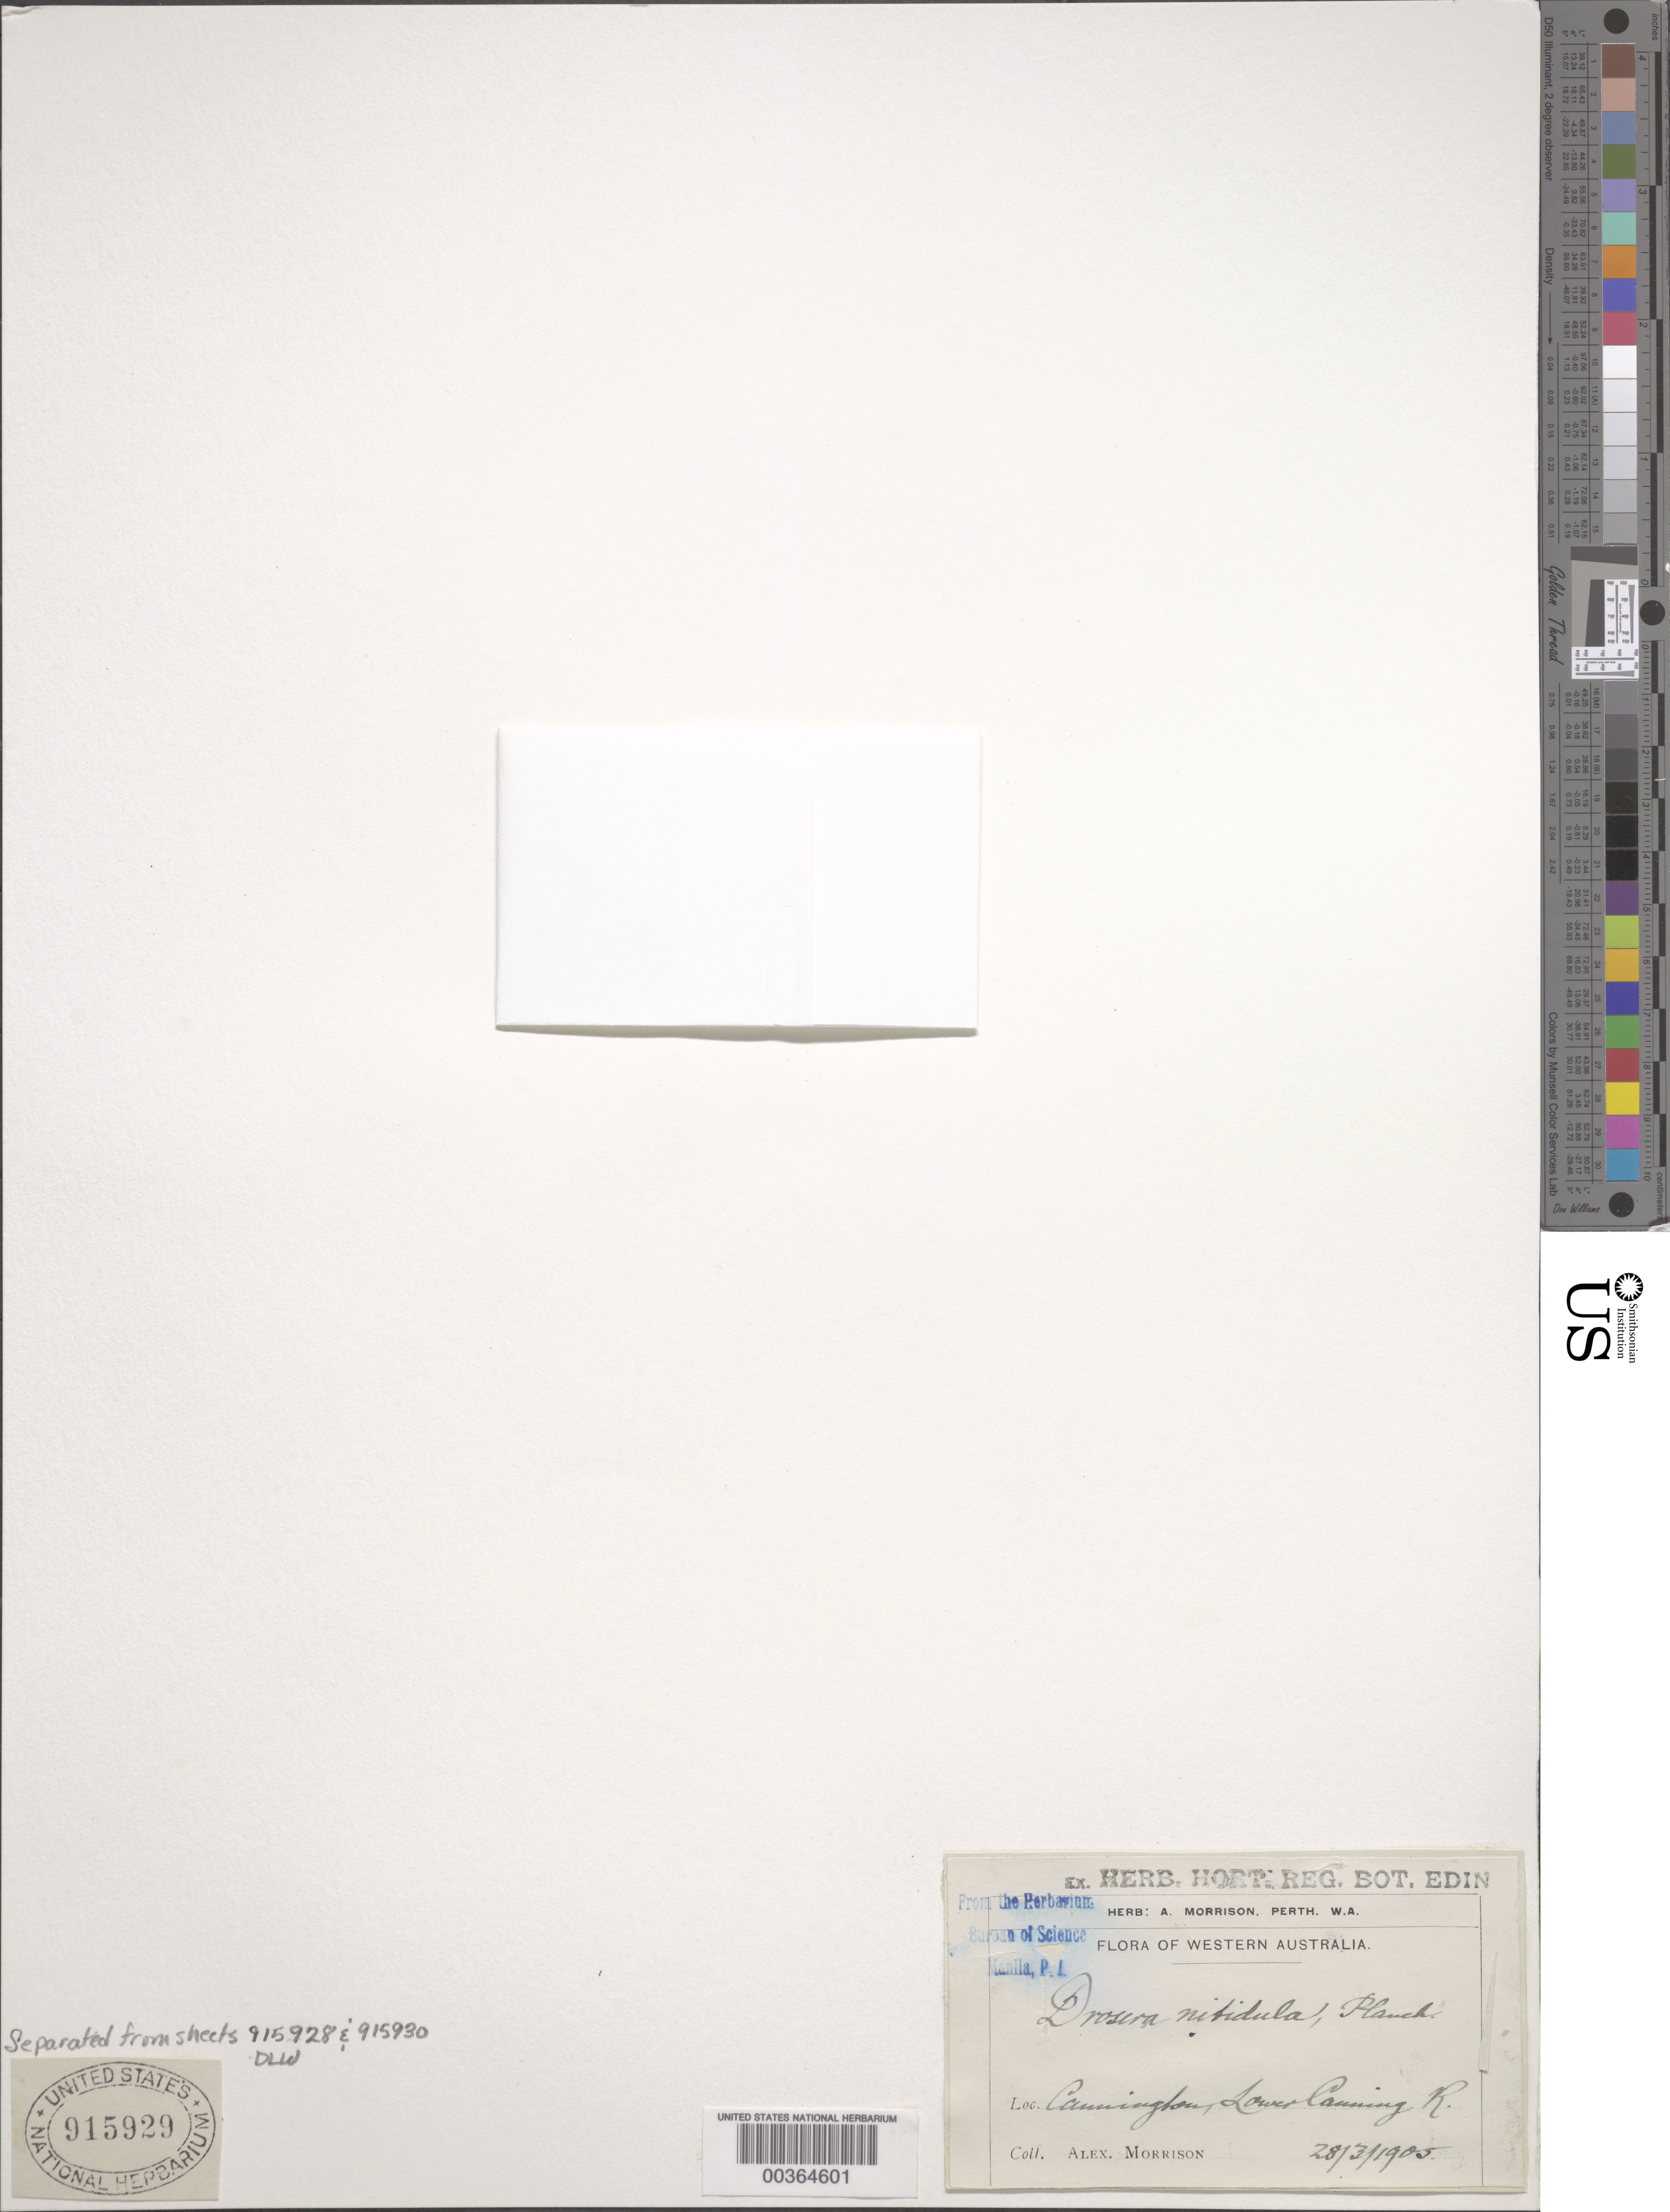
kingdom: Plantae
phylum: Tracheophyta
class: Magnoliopsida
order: Caryophyllales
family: Droseraceae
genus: Drosera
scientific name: Drosera nitidula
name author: Planch.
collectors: A. Morrison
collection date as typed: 28 Mar 1905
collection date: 1905-03-28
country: Australia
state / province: Western Australia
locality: Lower canning river, cannington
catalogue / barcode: US 915929